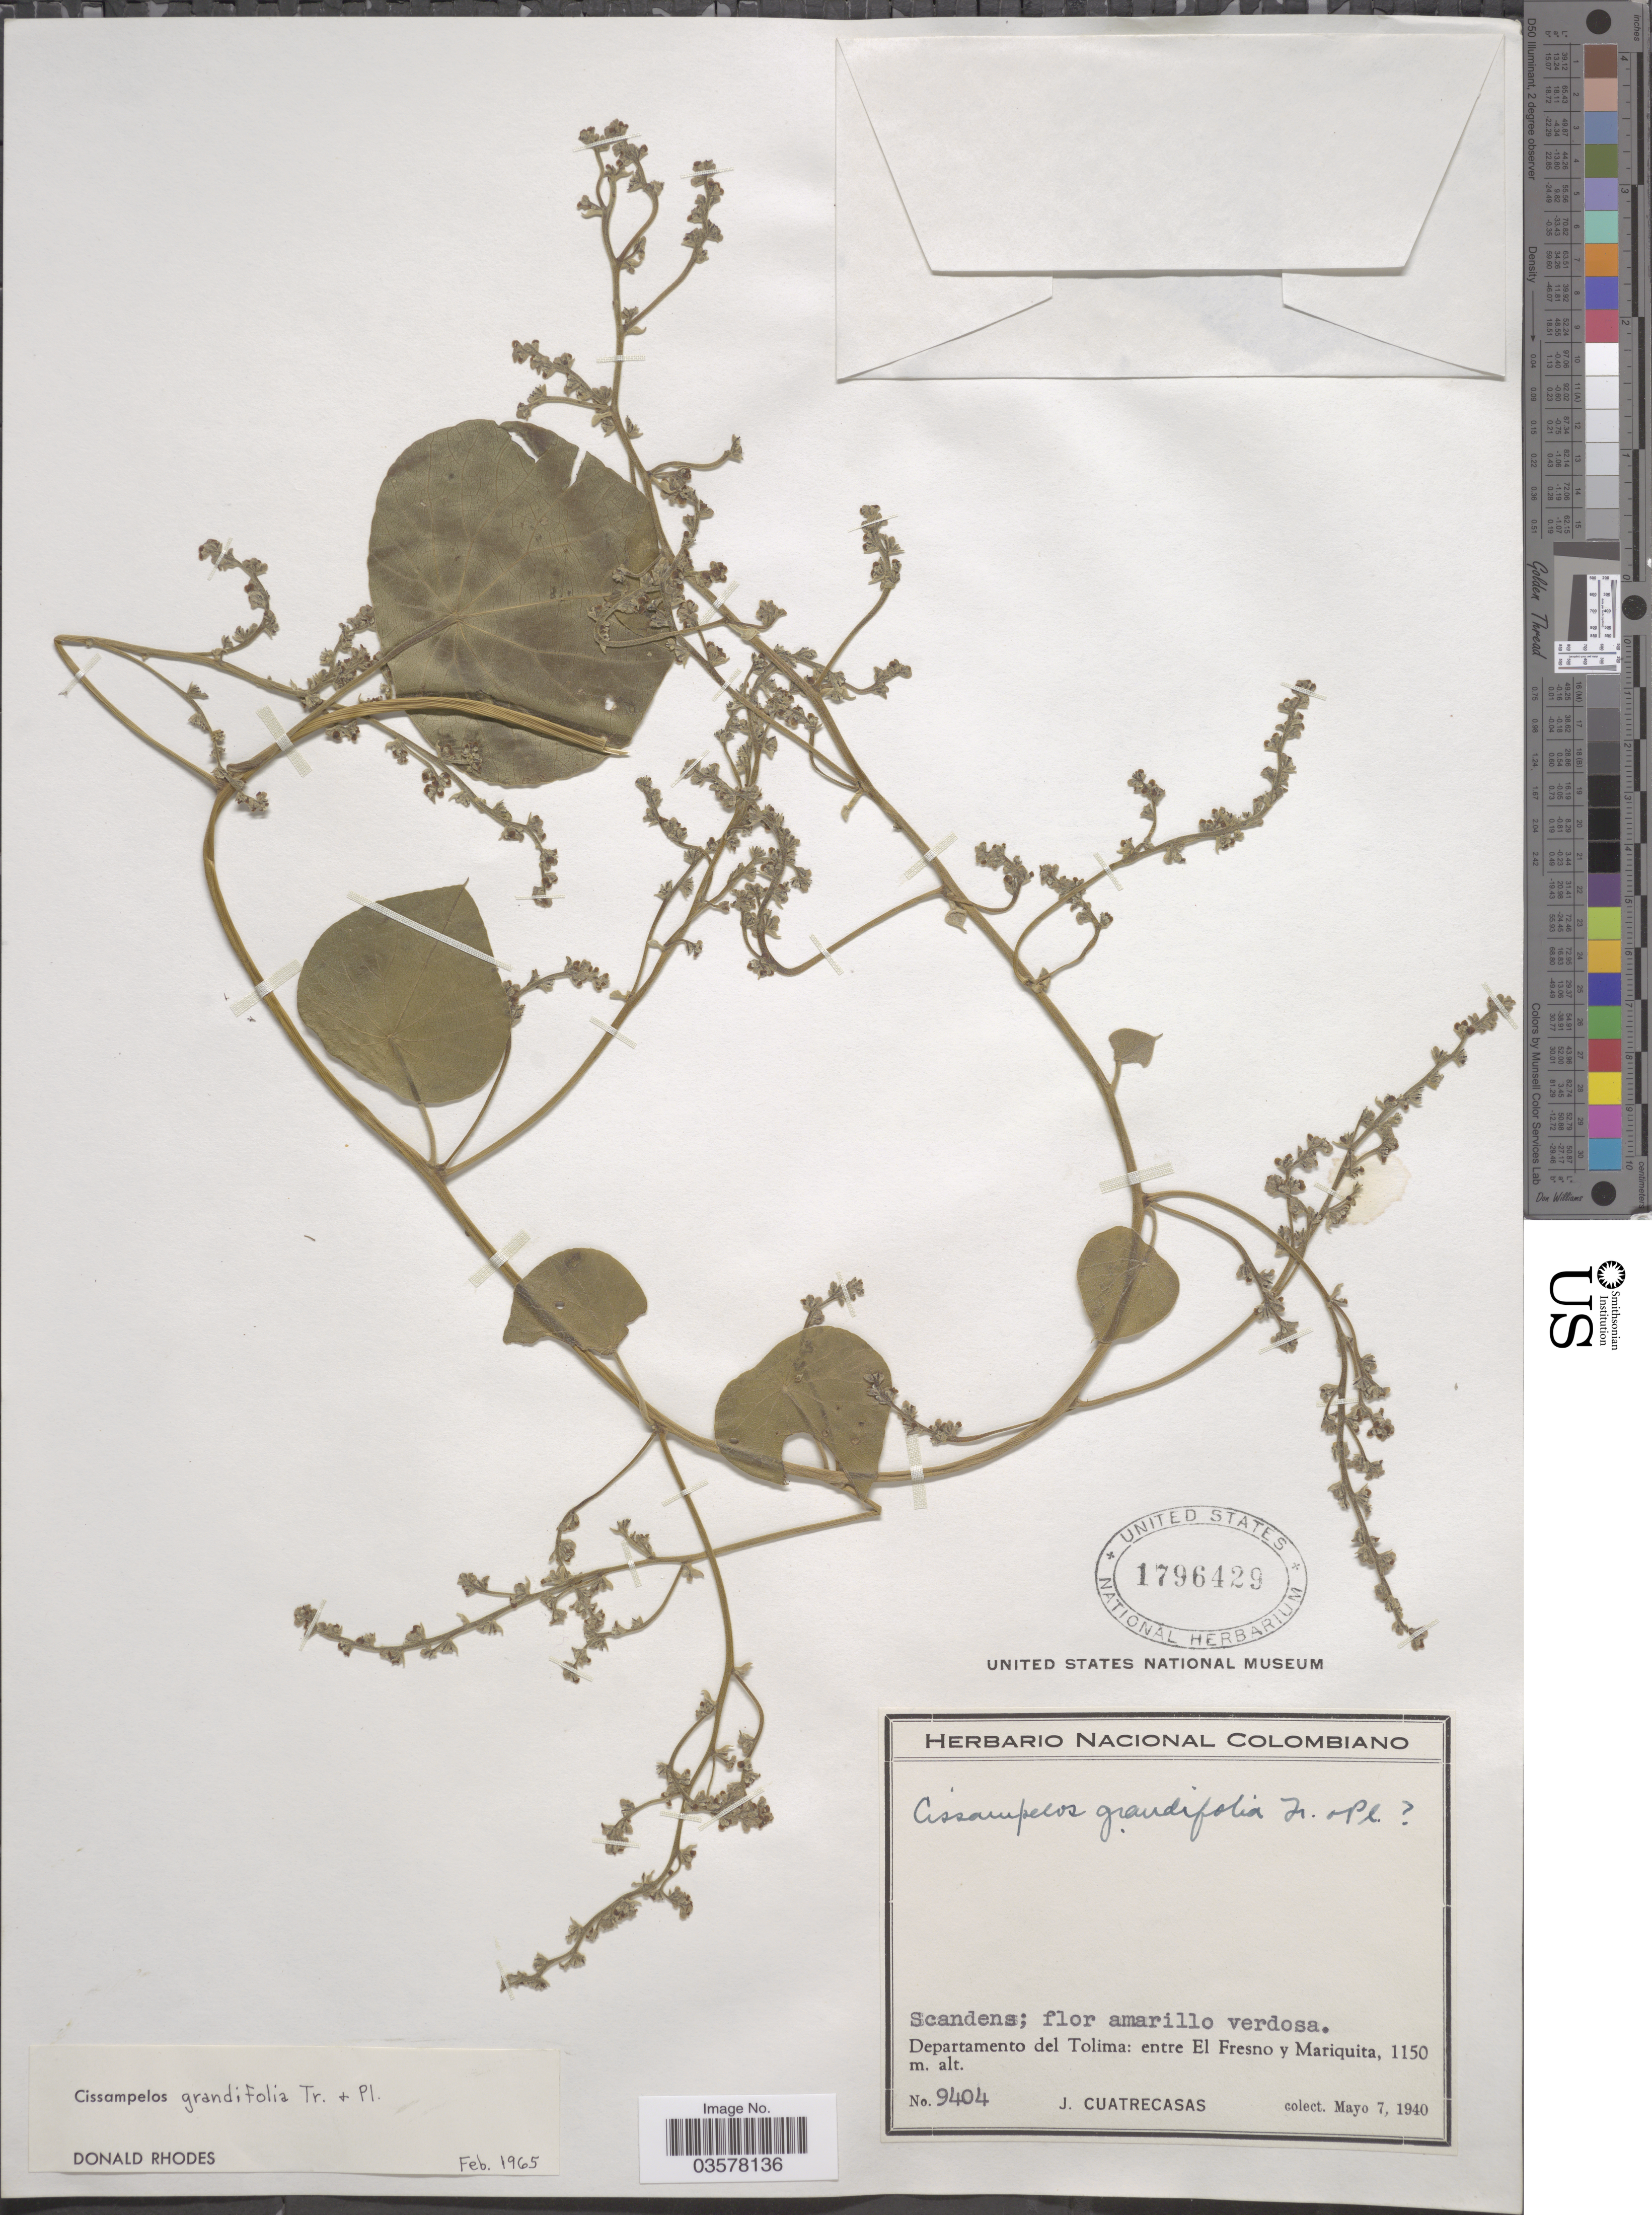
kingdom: Plantae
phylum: Tracheophyta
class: Magnoliopsida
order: Ranunculales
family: Menispermaceae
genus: Cissampelos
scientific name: Cissampelos grandifolia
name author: Triana & Planch.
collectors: J. Cuatrecasas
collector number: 9404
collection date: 1940-05-07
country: Colombia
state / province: Tolima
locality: Departamento del Tolima: entre El Fresno y Mariquita.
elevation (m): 1150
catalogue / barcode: US 1796429